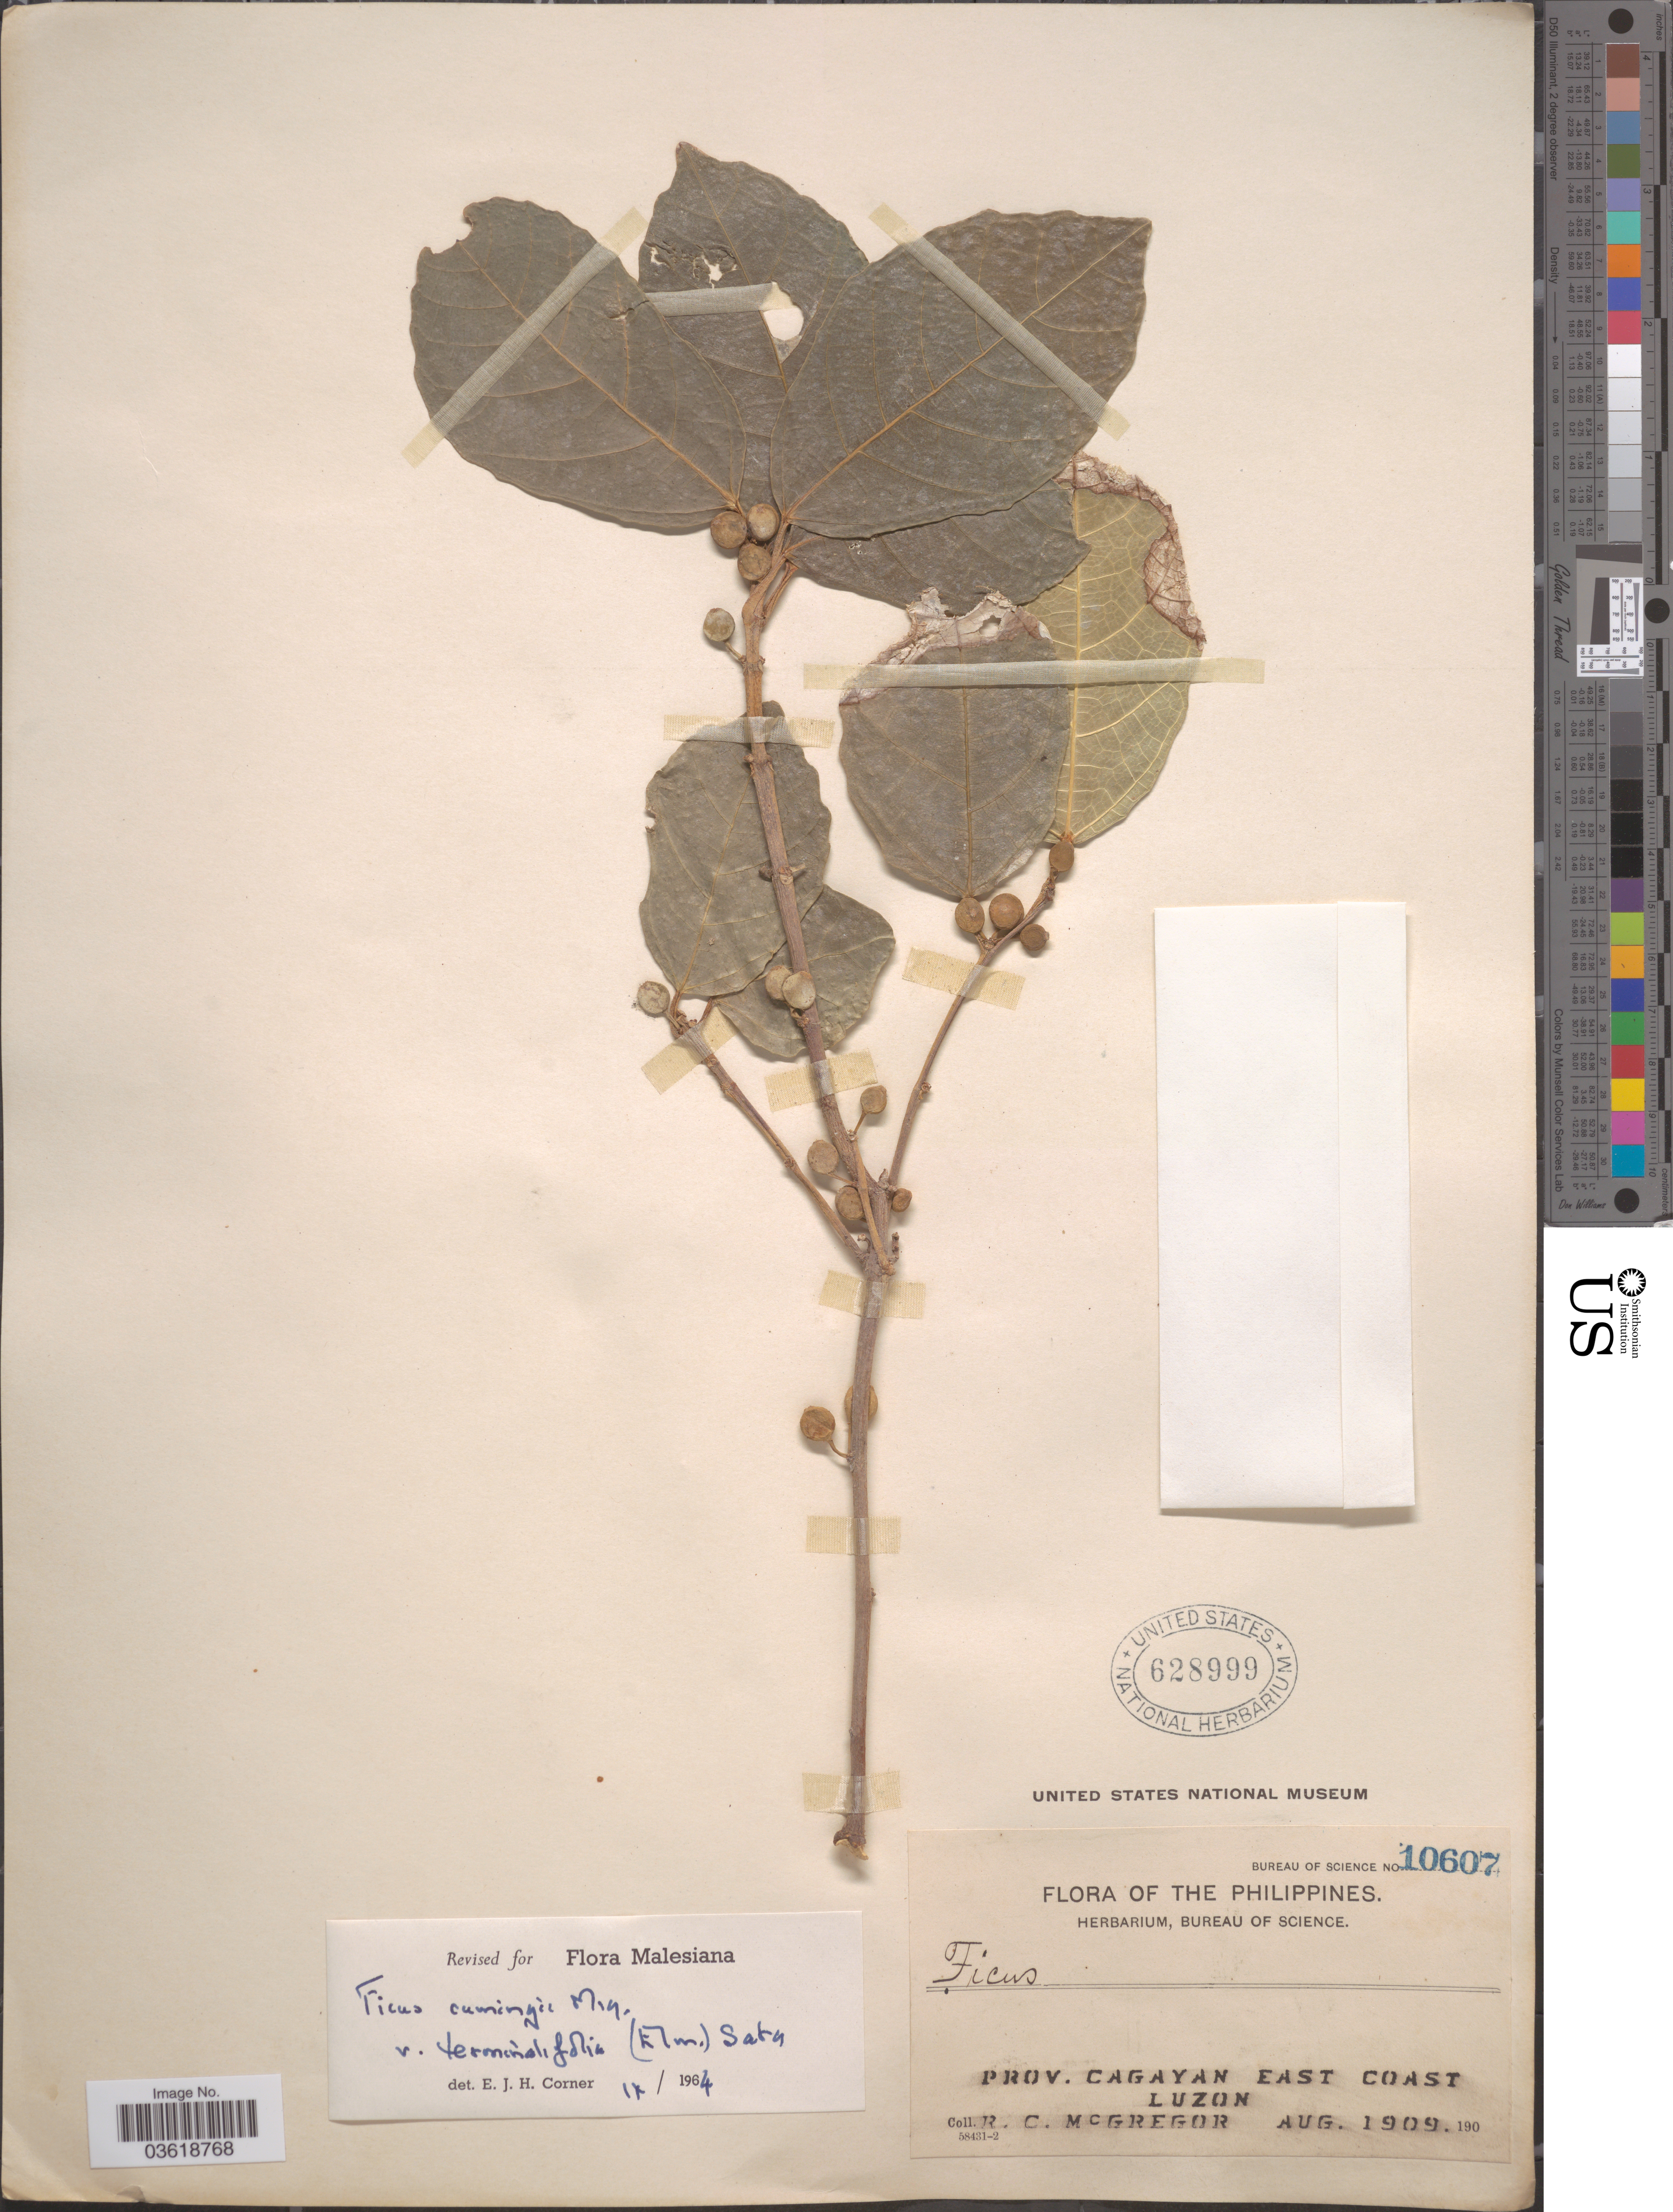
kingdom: Plantae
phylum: Tracheophyta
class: Magnoliopsida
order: Rosales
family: Moraceae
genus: Ficus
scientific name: Ficus cumingii var. terminalifolia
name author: (Elmer) Sata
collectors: R. C. McGregor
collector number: Bureau of Science 10607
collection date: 1909-08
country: Philippines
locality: Prov. Cagayan East Coast. Luzon.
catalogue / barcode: US 628999